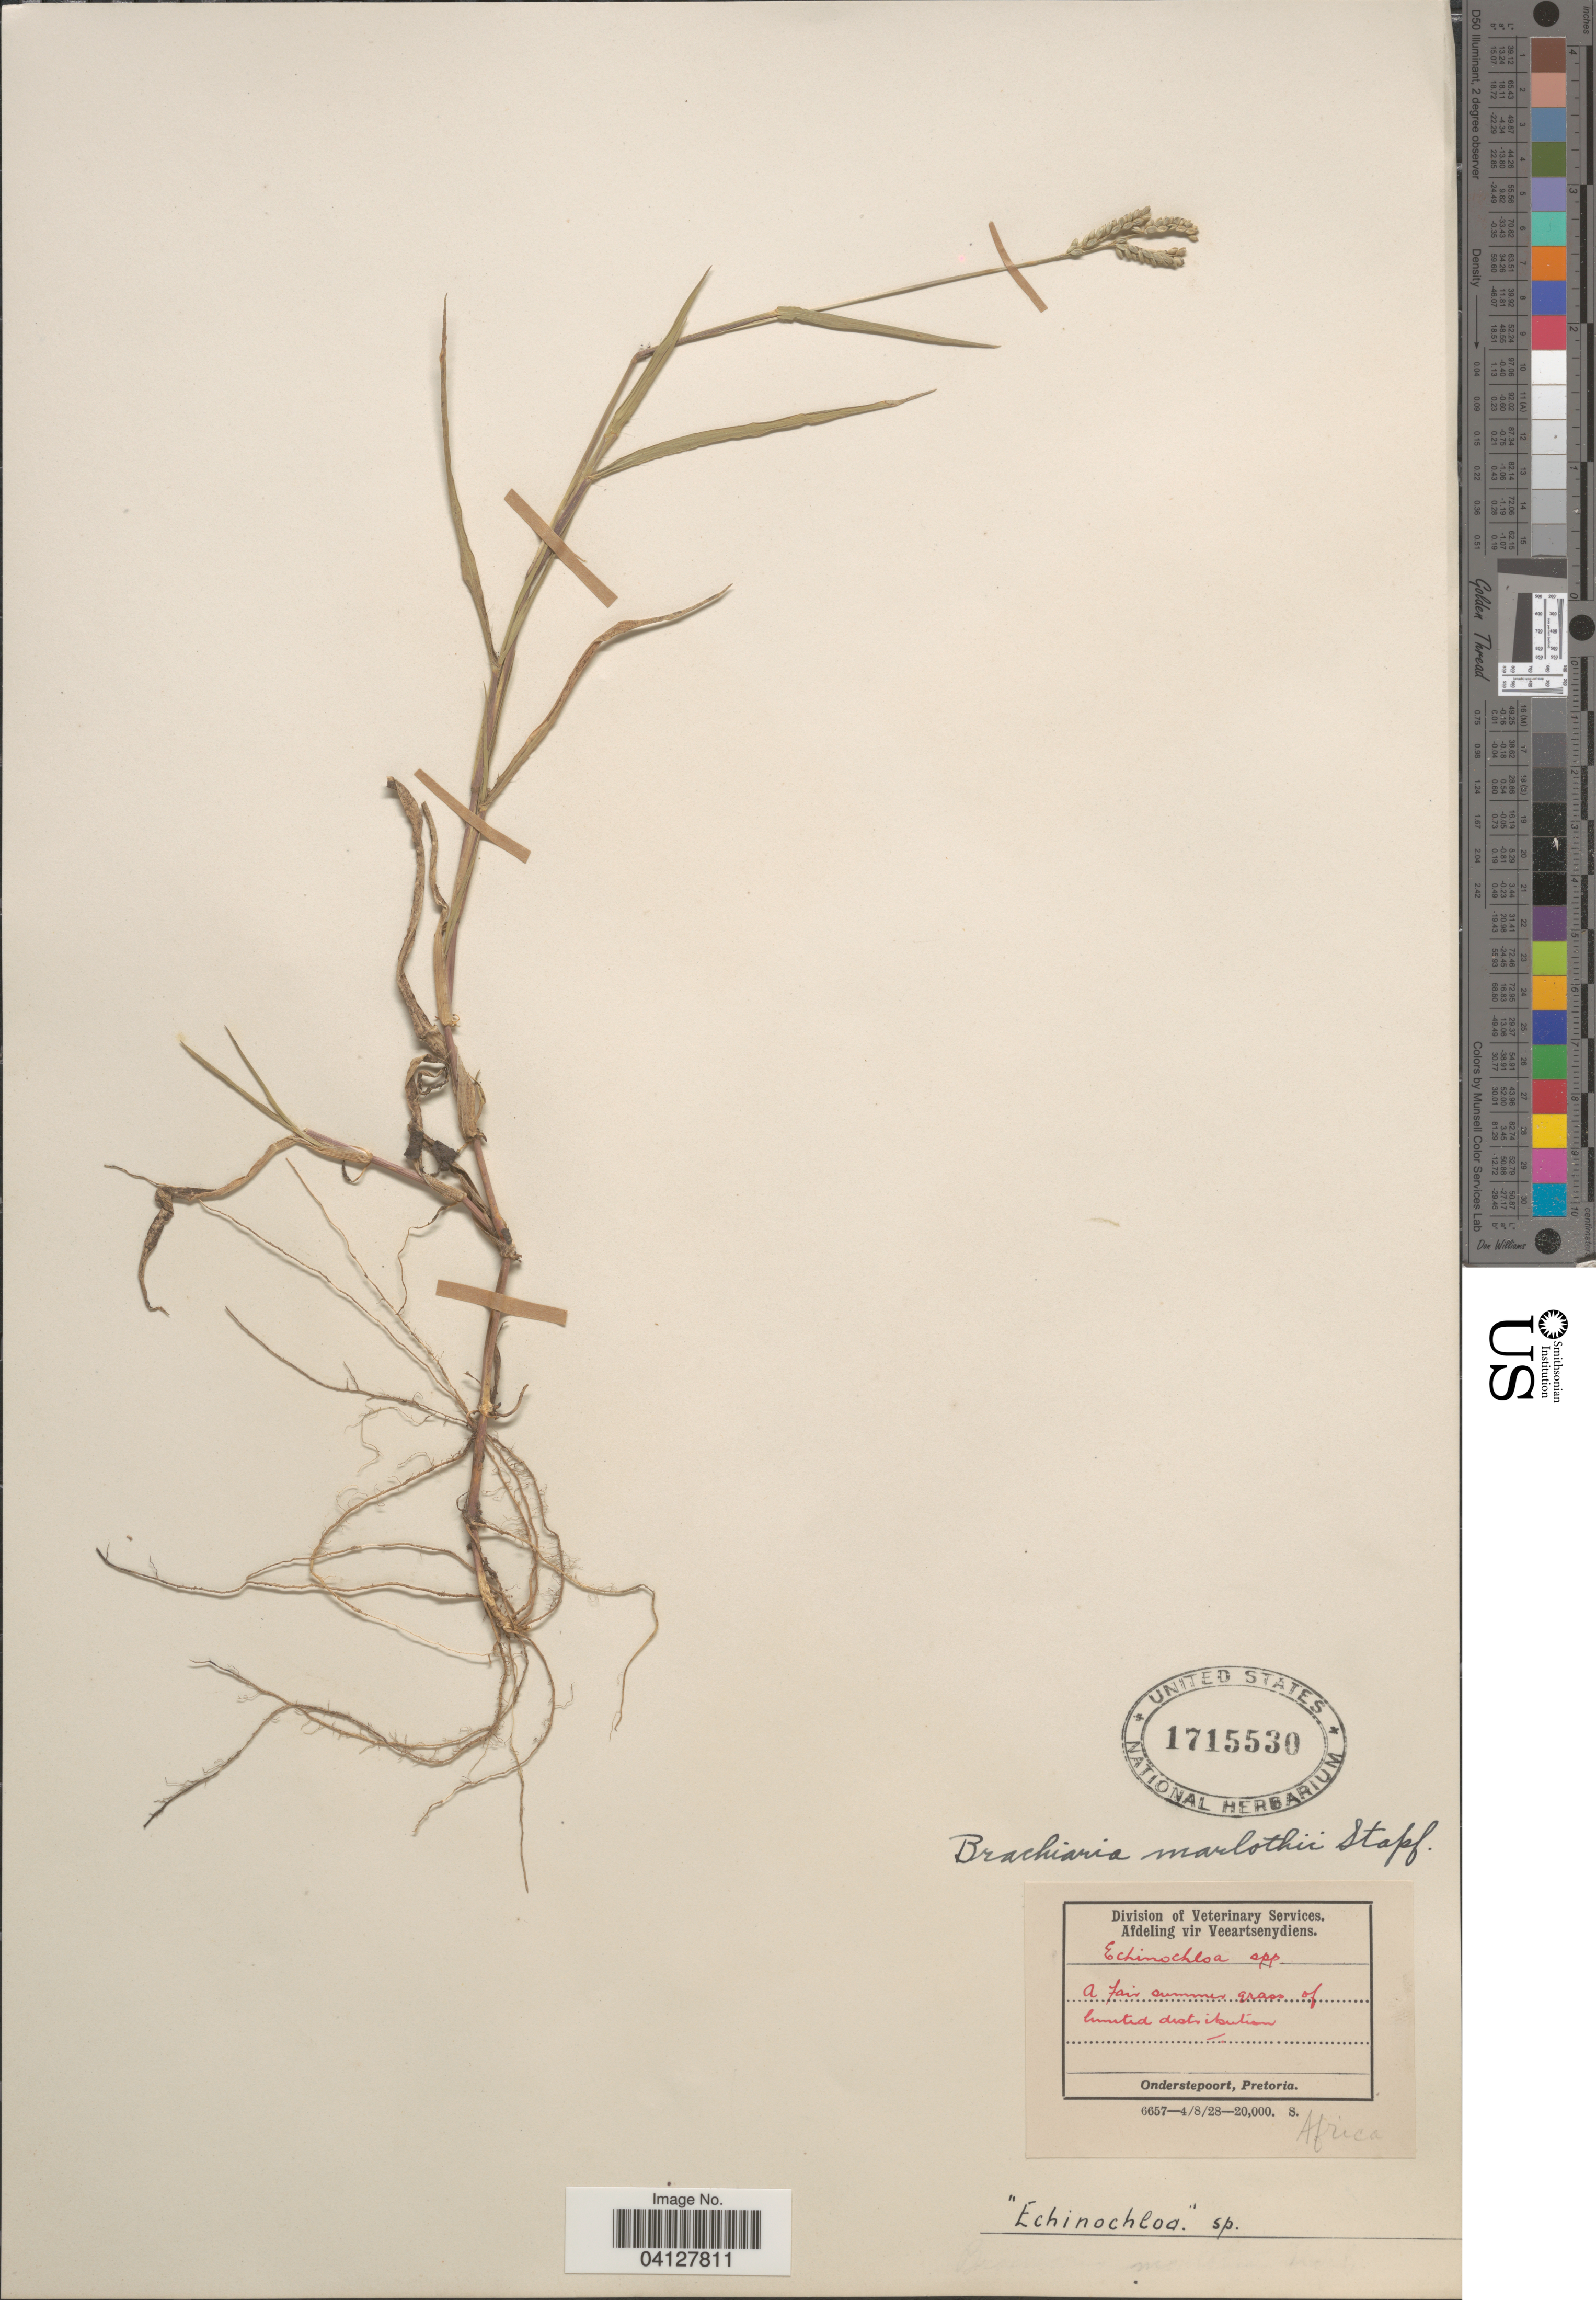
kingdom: Plantae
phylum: Tracheophyta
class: Liliopsida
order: Poales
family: Poaceae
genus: Echinochloa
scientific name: Echinochloa sp.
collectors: Division of Veterinary Services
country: South Africa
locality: Onderstepoort, Pretoria. Africa.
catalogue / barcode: US 1715530